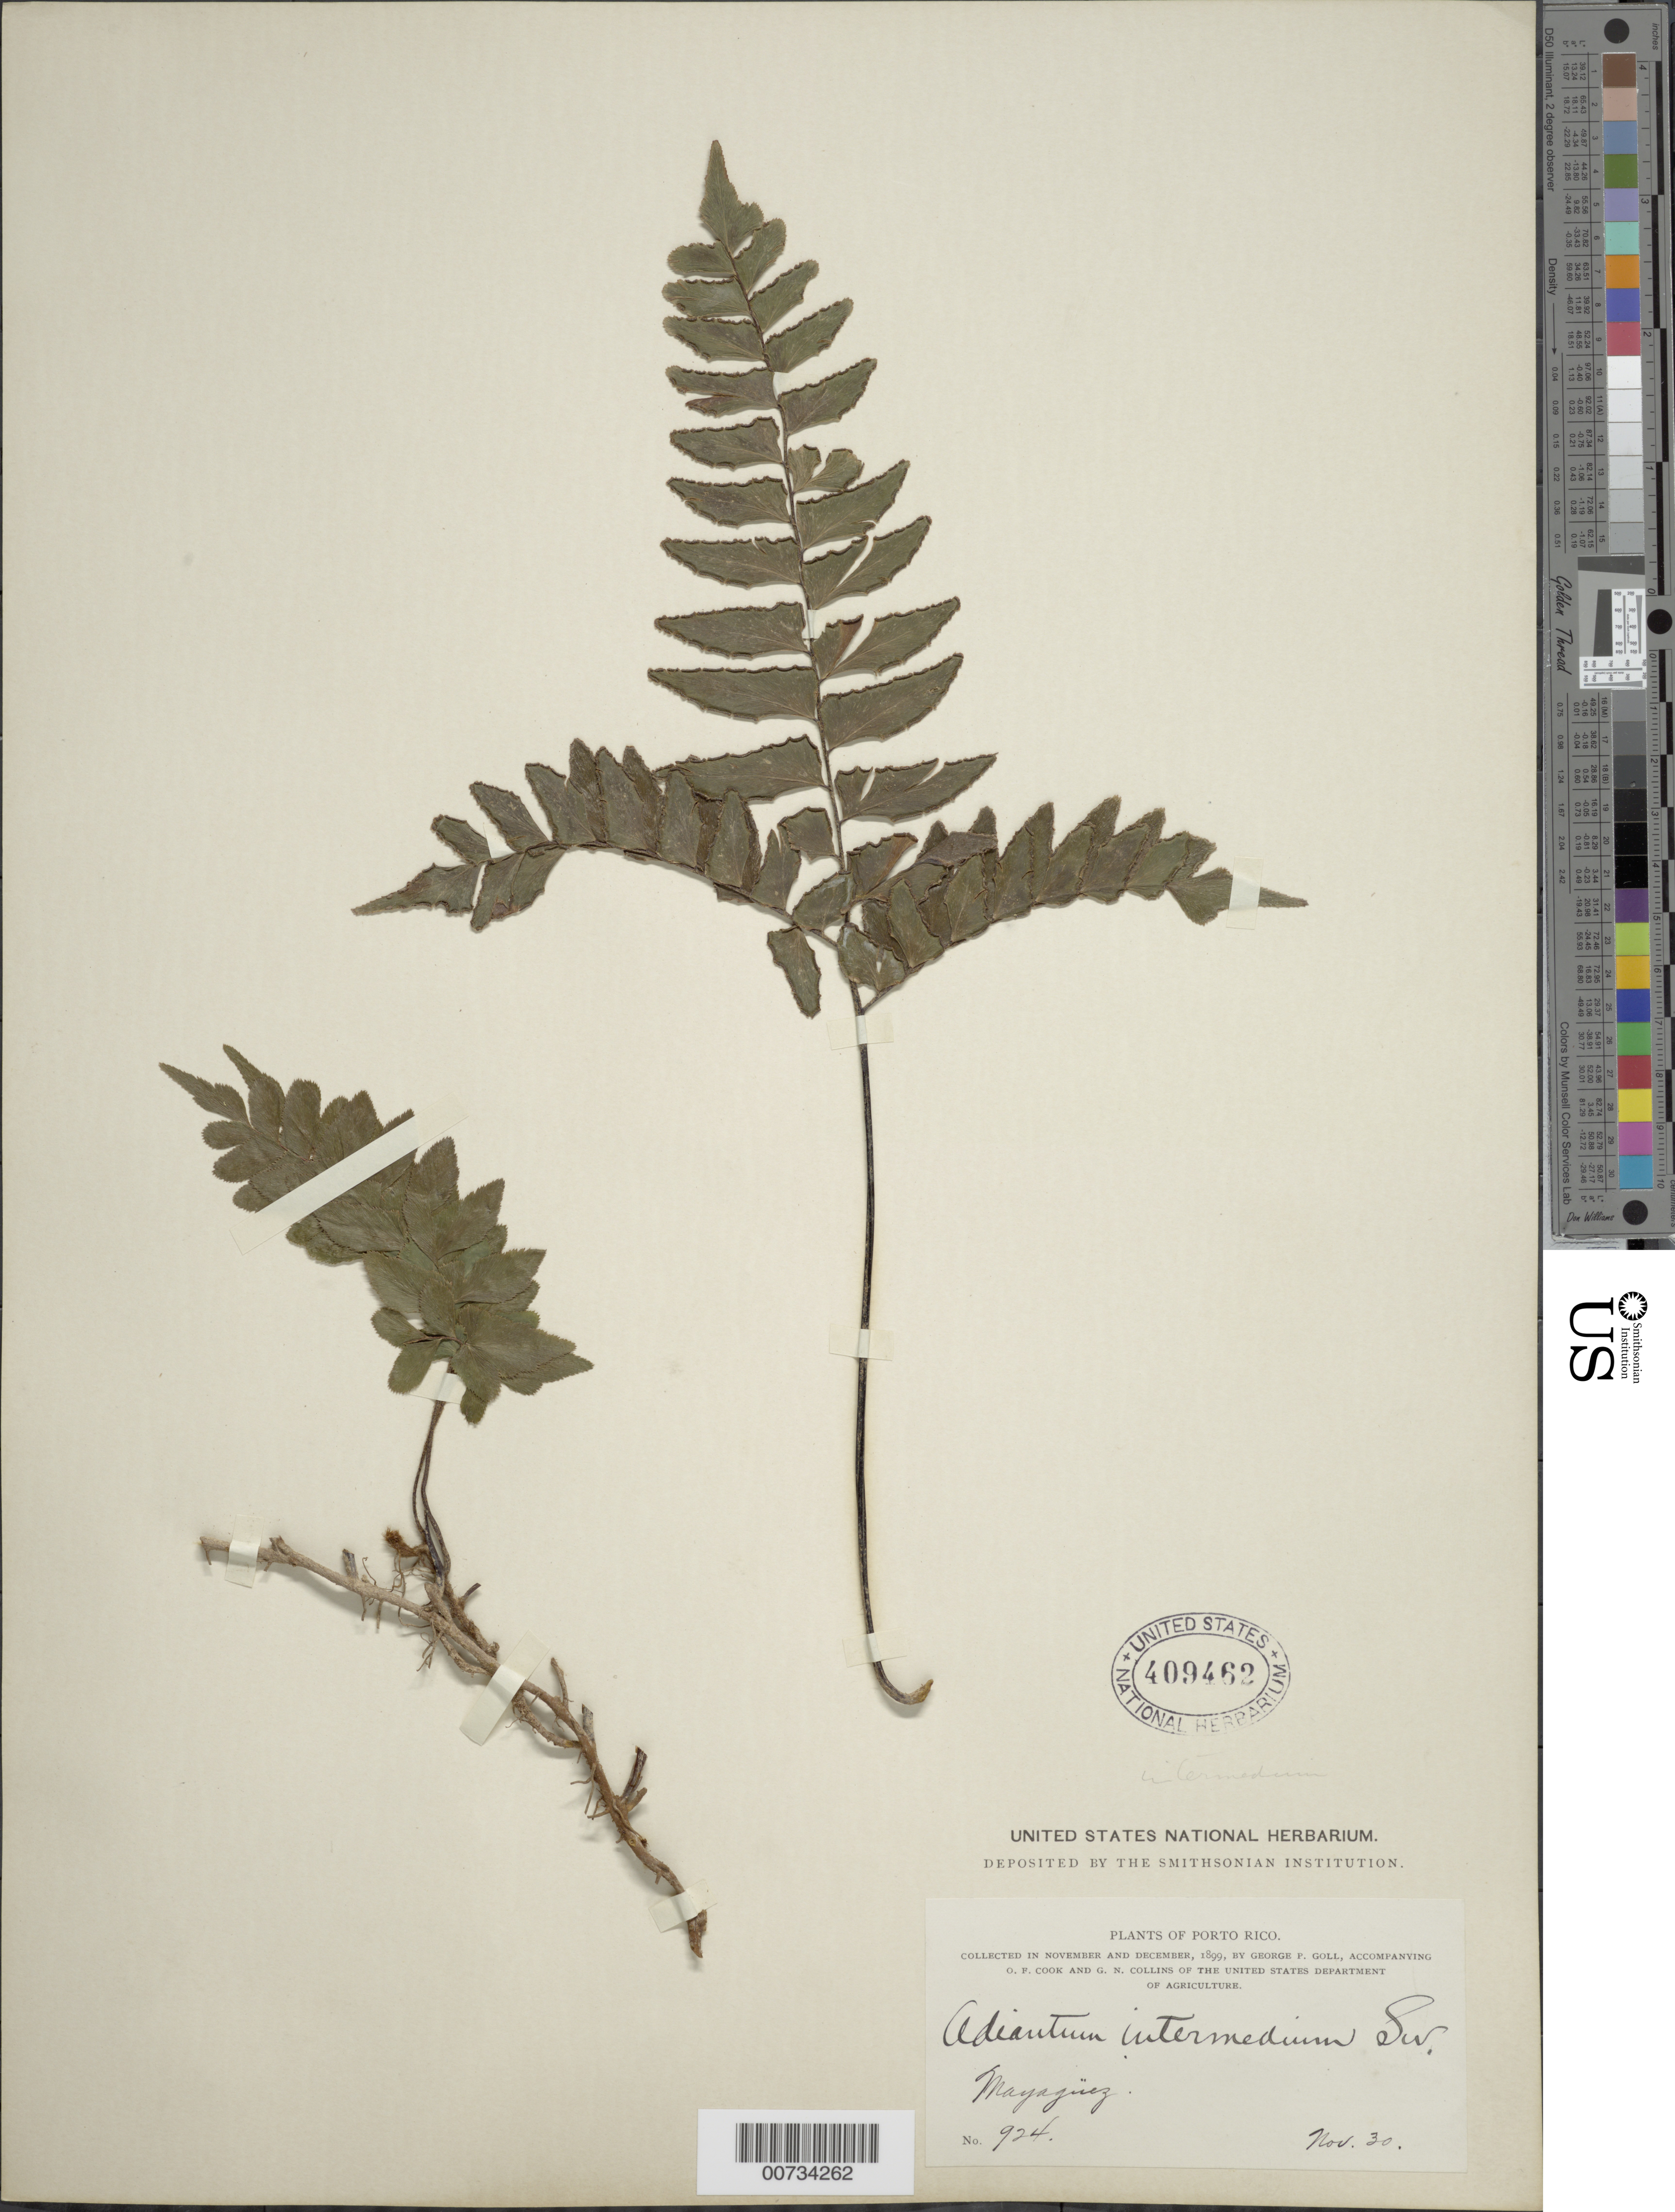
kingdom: Plantae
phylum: Tracheophyta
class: Polypodiopsida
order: Polypodiales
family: Pteridaceae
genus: Adiantum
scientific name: Adiantum latifolium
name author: Lam.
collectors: G. Goll, O. F. Cook & G. N. Collins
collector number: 924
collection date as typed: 30 Nov 1899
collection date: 1899-11-30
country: Puerto Rico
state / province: Mayagüez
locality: Mayaguez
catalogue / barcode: US 409462